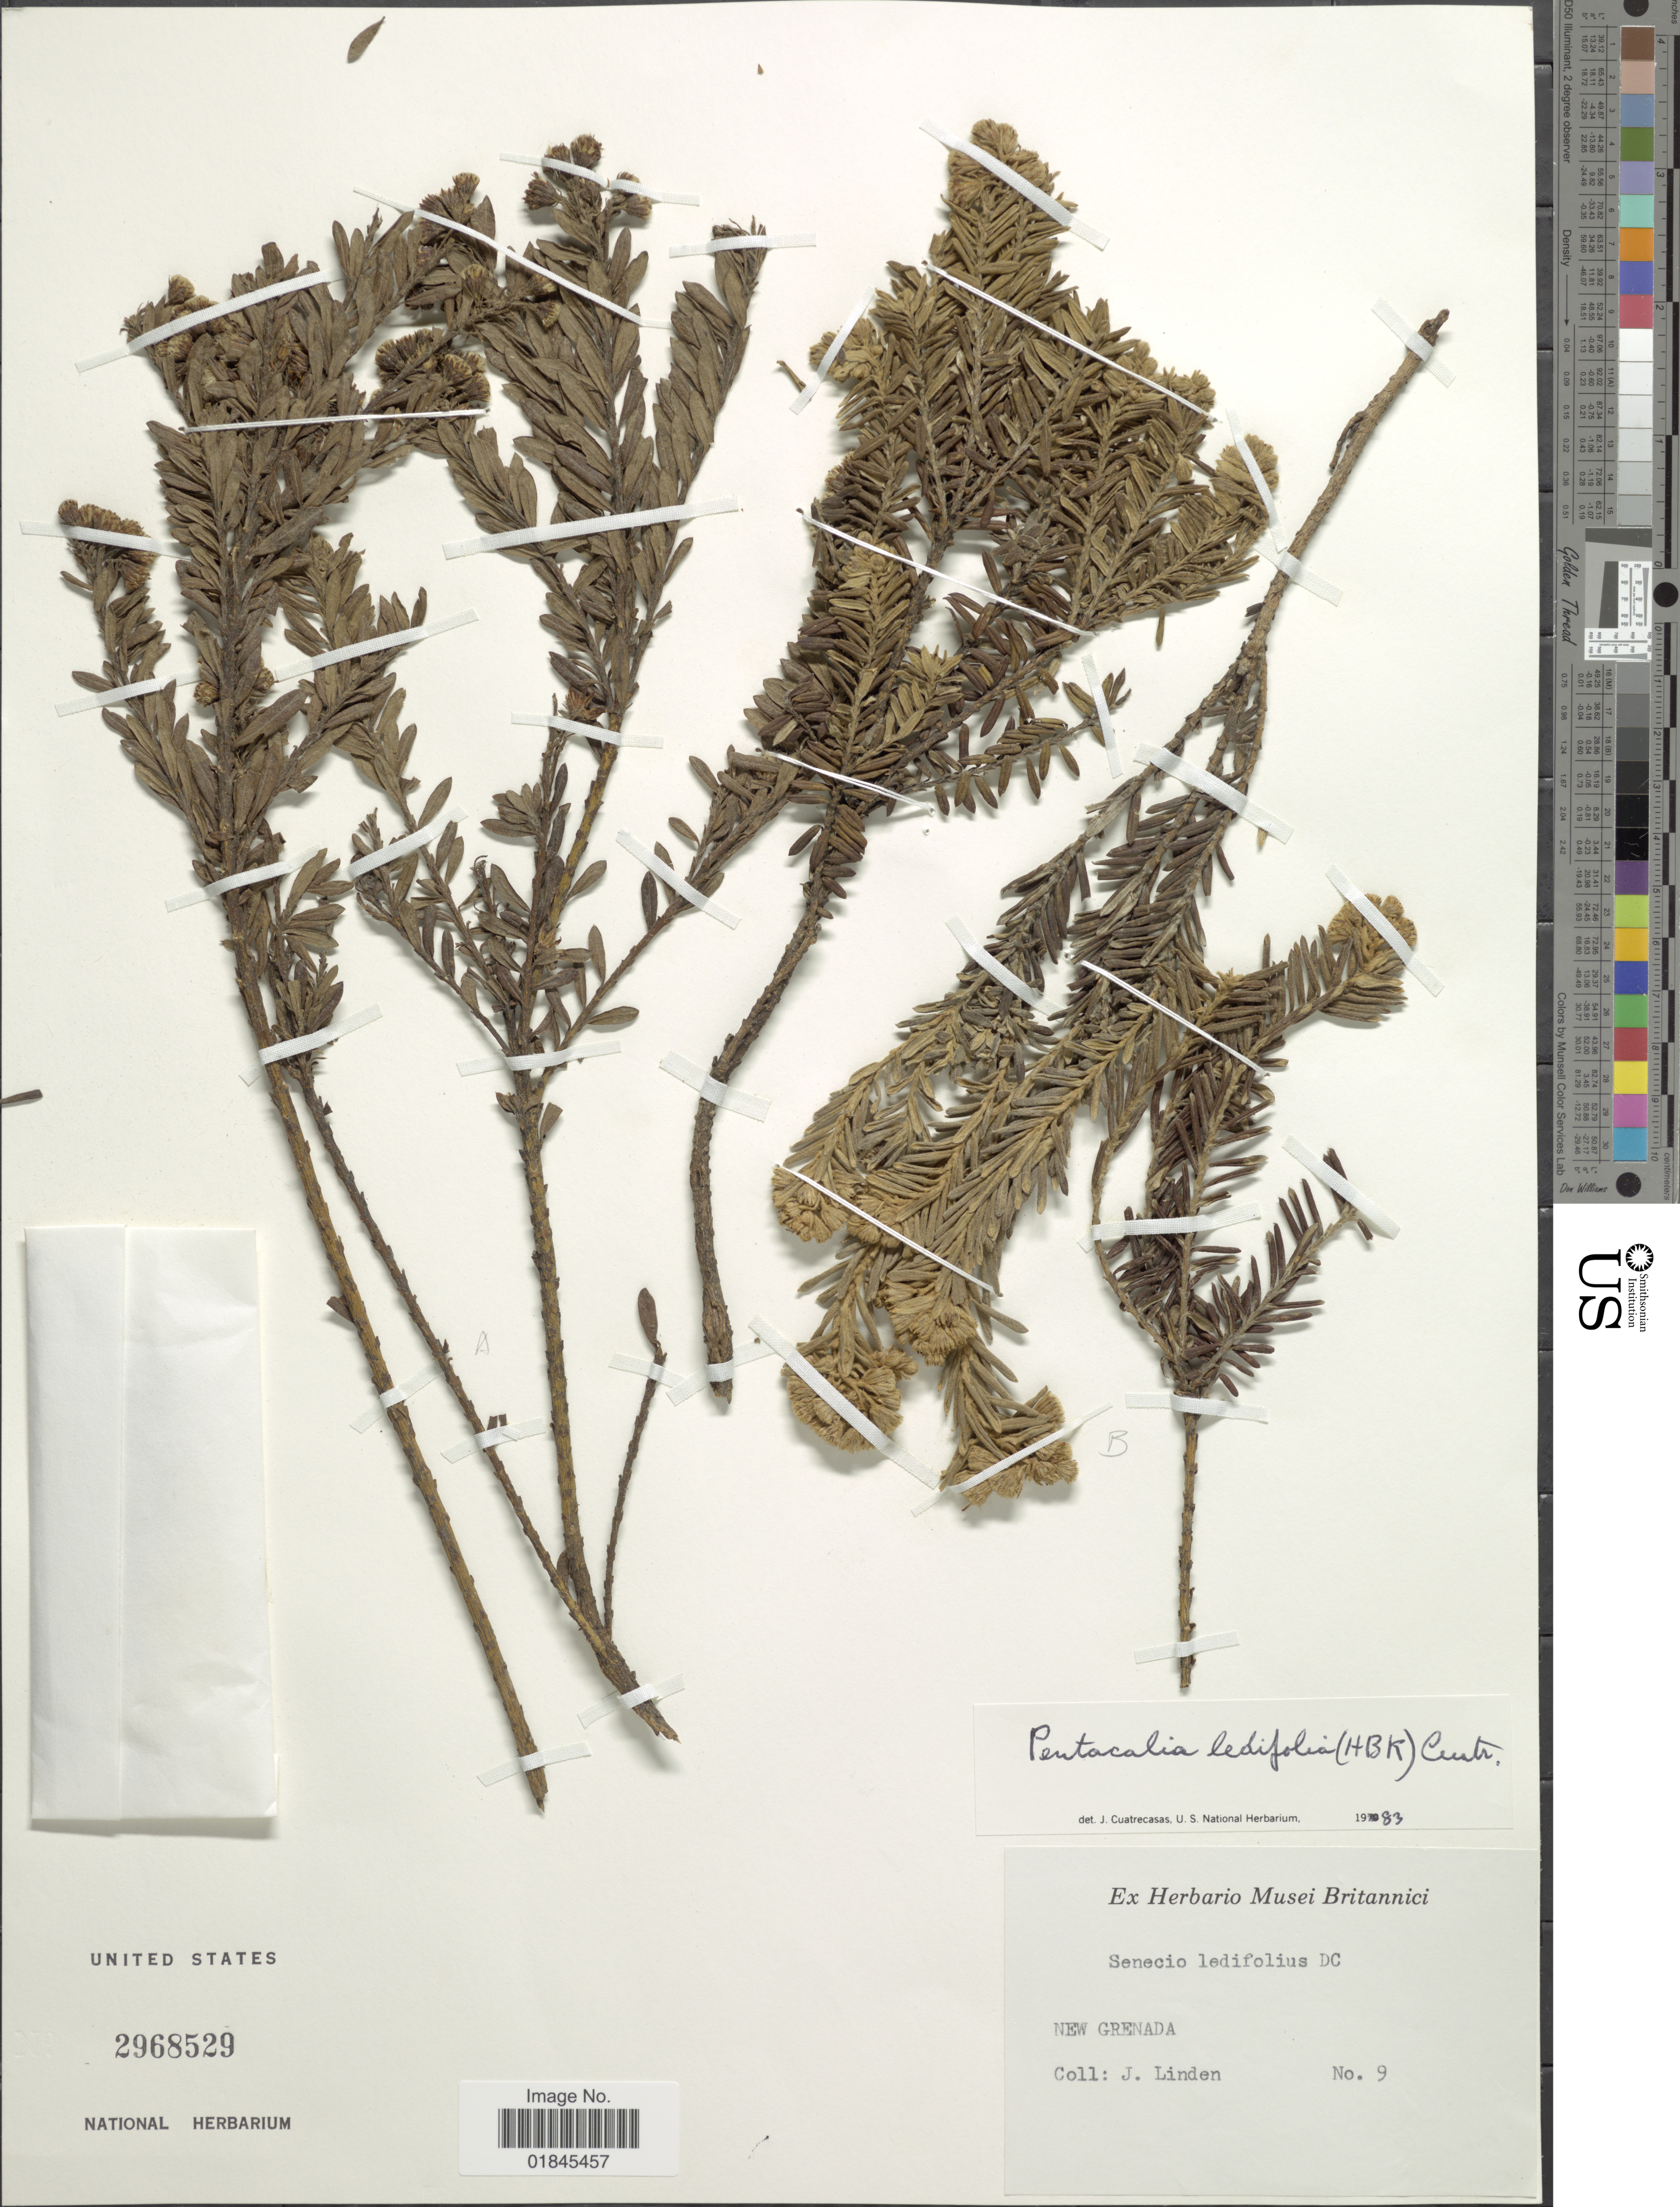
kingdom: Plantae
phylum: Tracheophyta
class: Magnoliopsida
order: Asterales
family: Asteraceae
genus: Pentacalia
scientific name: Pentacalia ledifolia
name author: (Kunth) Cuatrec.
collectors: J. Linden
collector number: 9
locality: New Grenada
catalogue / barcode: US 2968529